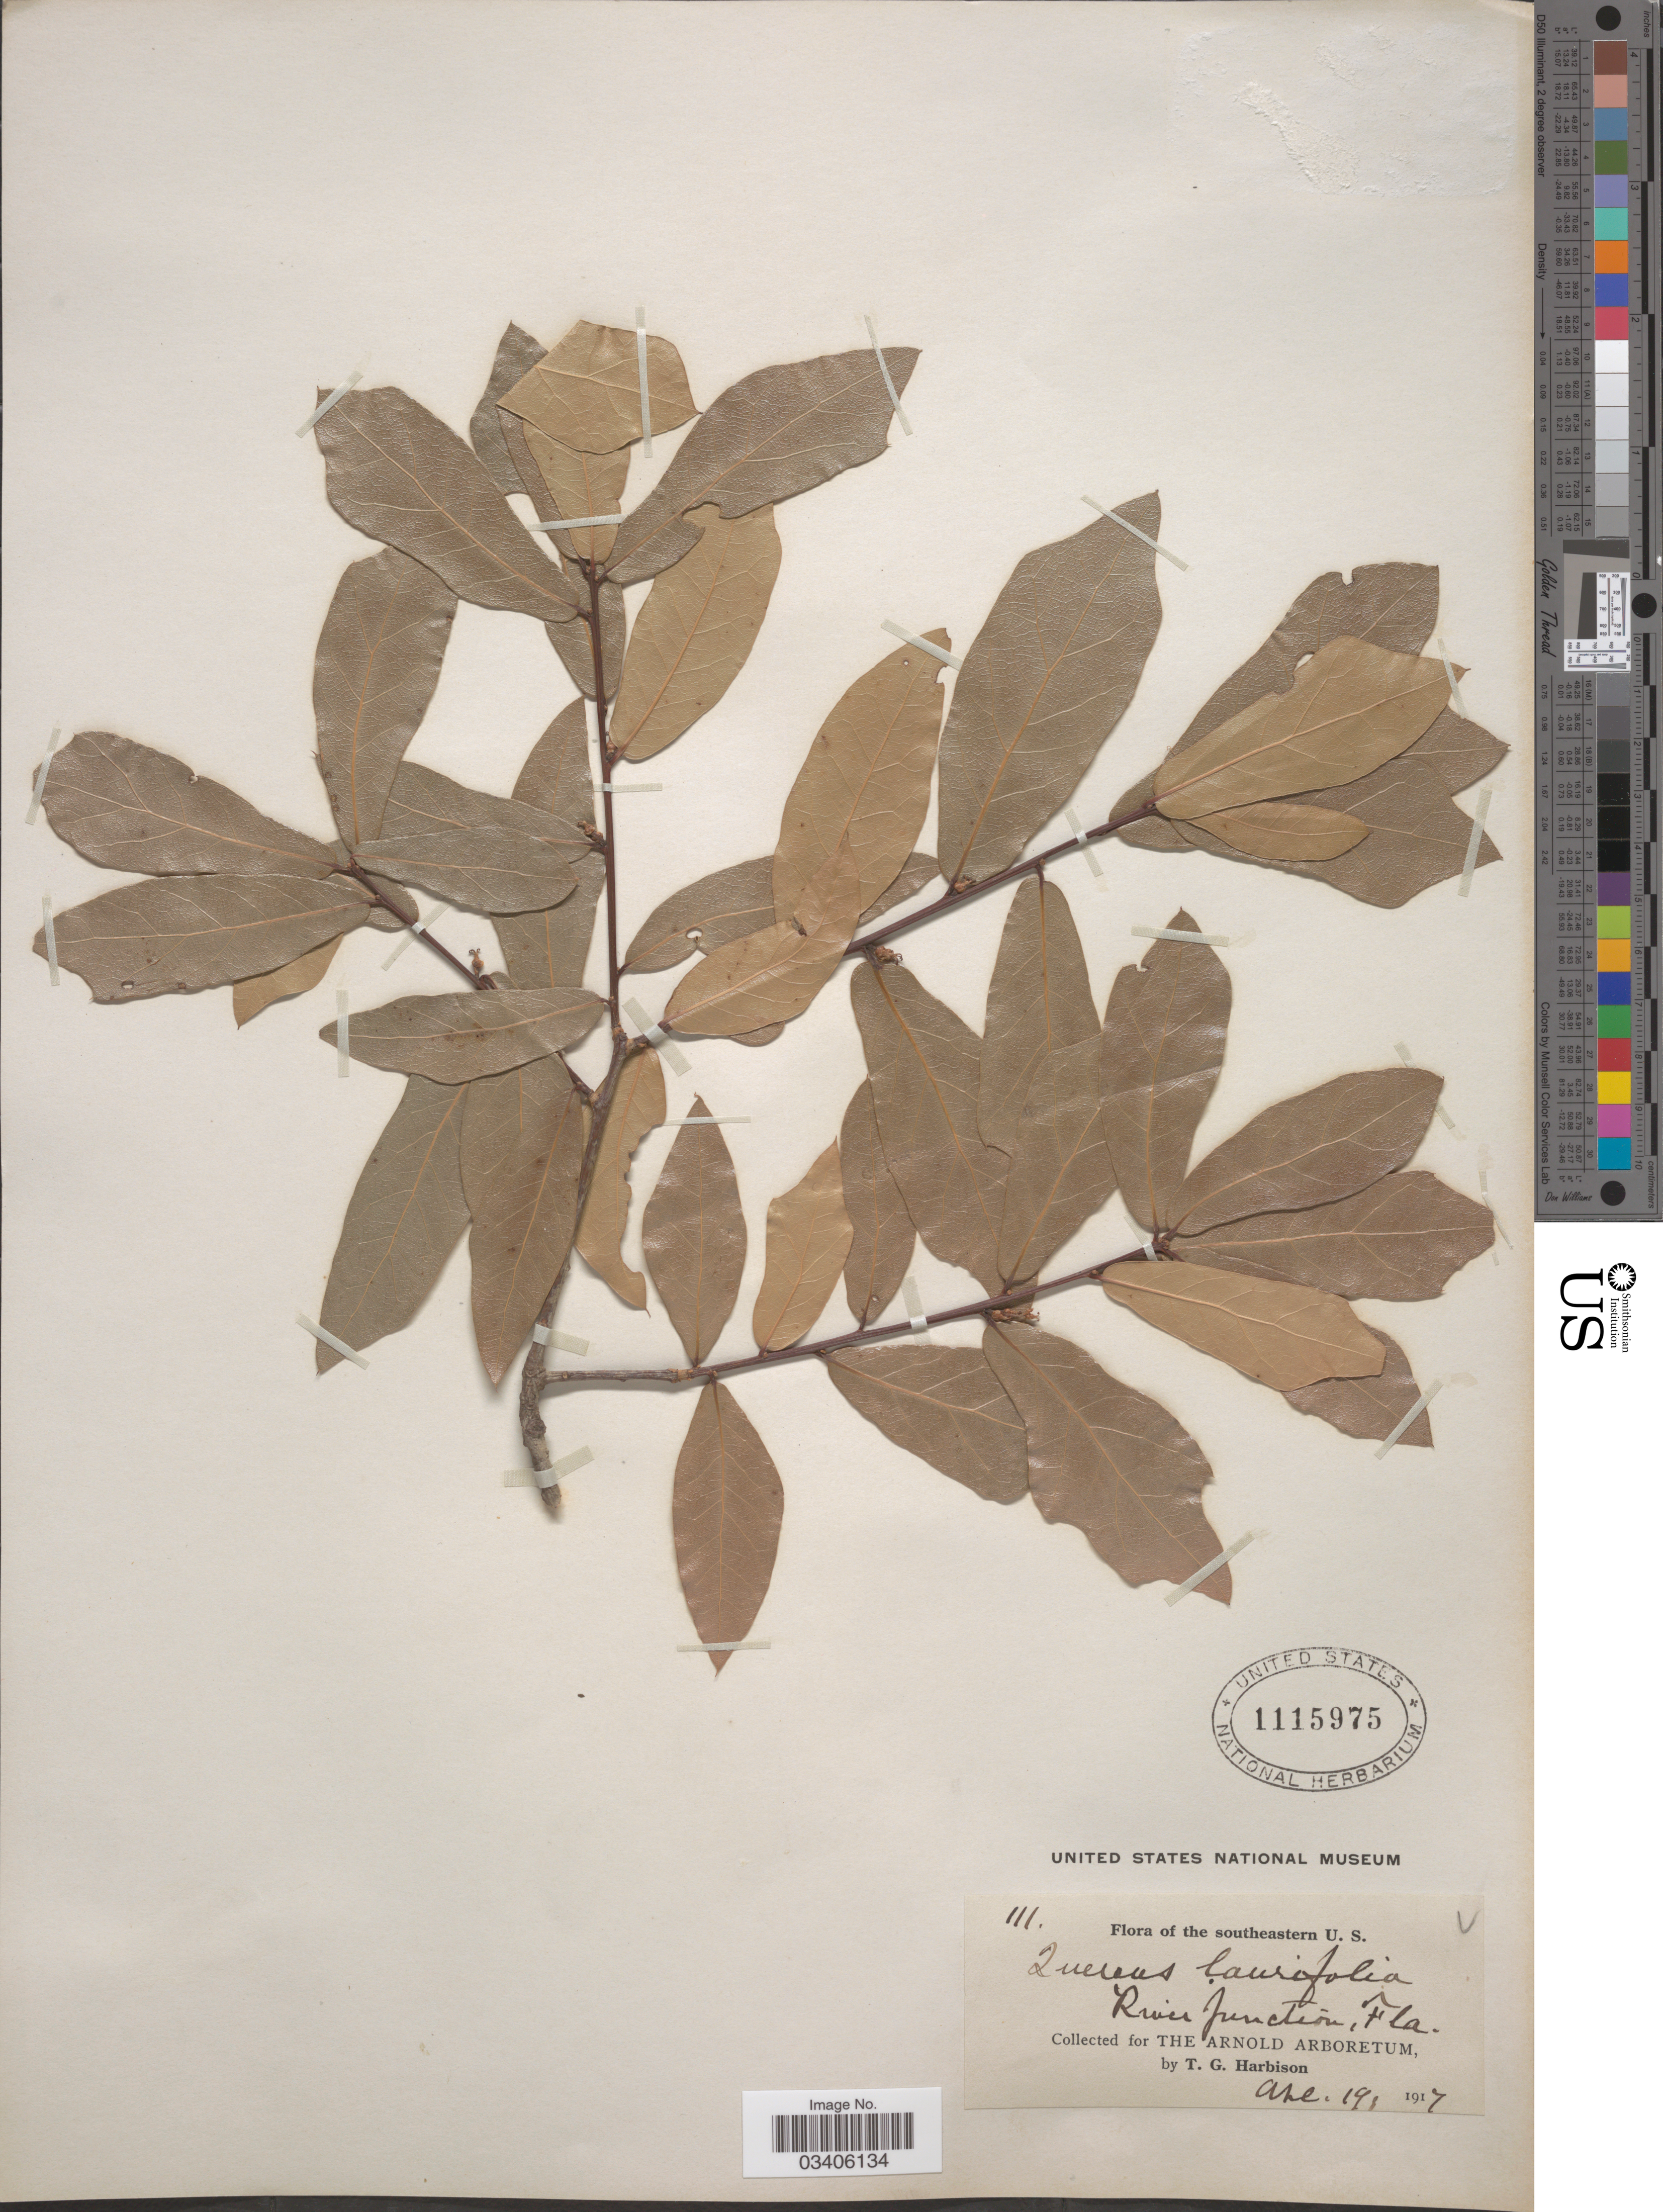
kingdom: Plantae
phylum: Tracheophyta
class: Magnoliopsida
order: Fagales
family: Fagaceae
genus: Quercus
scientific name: Quercus laurifolia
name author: Michx.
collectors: T. Harbison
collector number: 111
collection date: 1917-04-19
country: United States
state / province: Florida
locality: The Southeastern U. S. River Junction.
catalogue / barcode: US 1115975